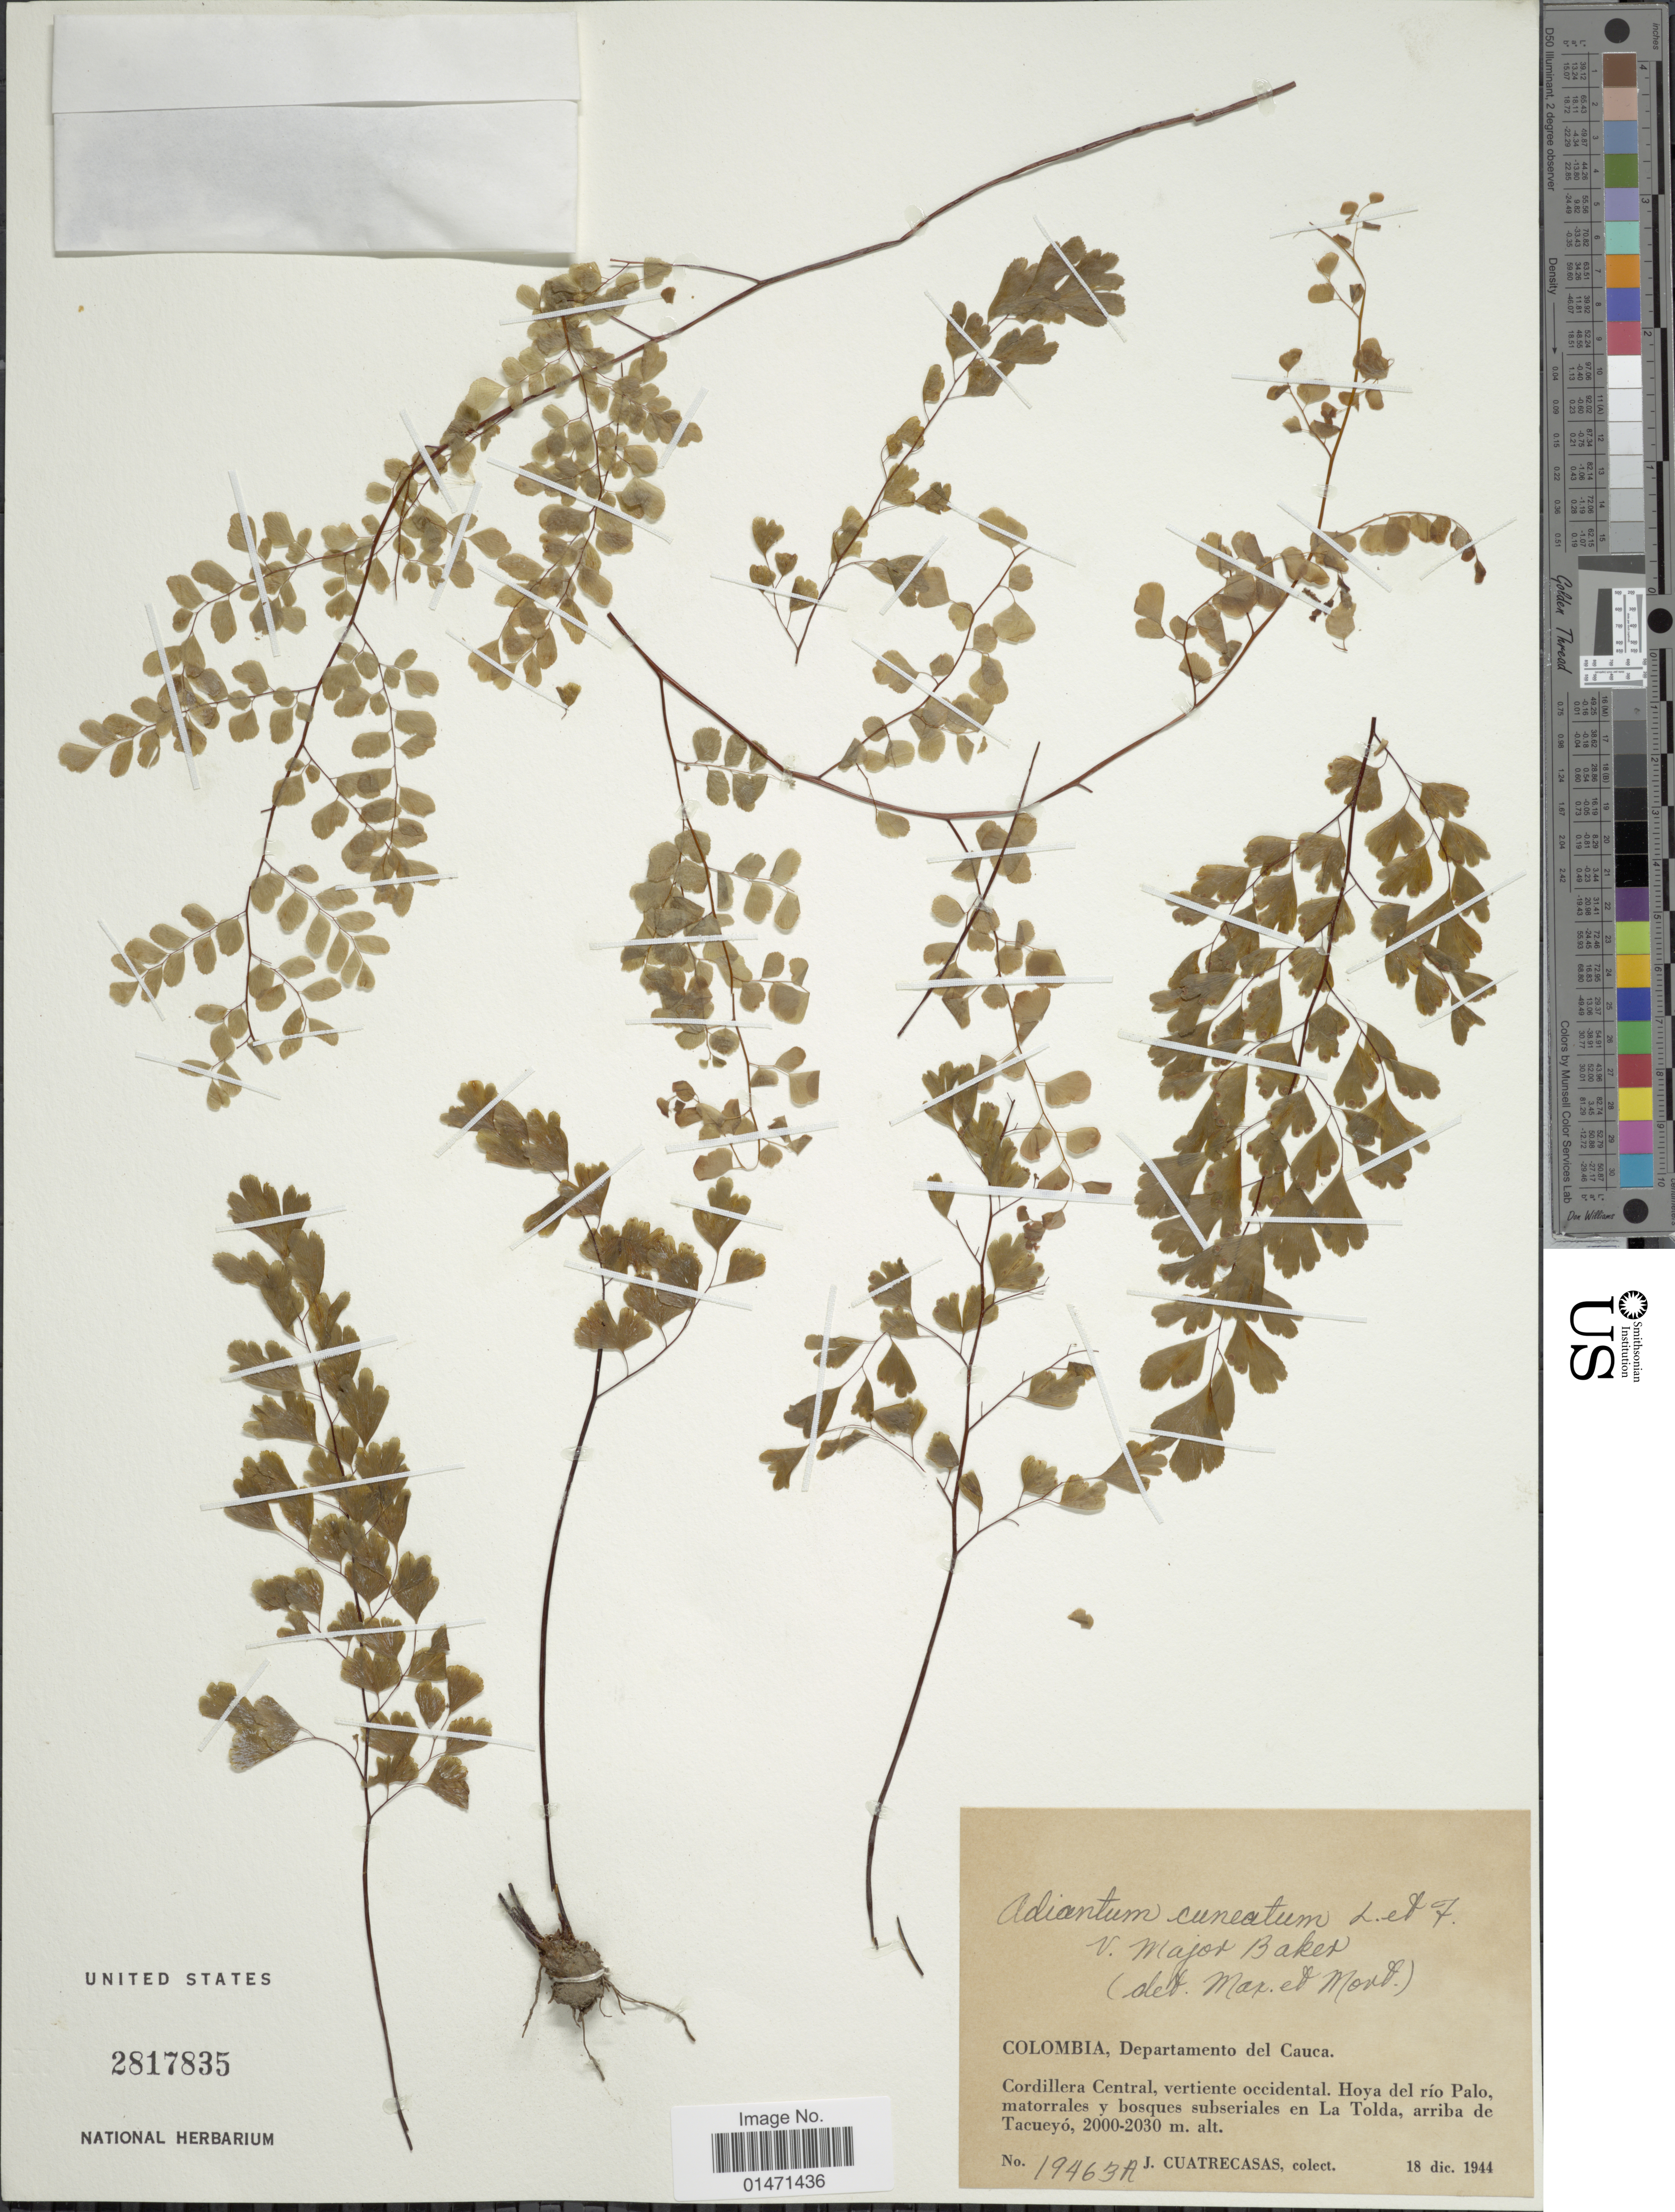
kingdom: Plantae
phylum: Tracheophyta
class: Polypodiopsida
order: Polypodiales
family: Pteridaceae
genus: Adiantum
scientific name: Adiantum raddianum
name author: C. Presl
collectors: J. Cuatrecasas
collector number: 19463A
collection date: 1944-12-18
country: Colombia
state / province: Cauca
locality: Colombia, Departamento del Cauca, Cordillera central, vertiente occidental, hoya del rio Palo, matorrales y bosques subseriales en La Tolda, arriba de Tacueyo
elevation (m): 2000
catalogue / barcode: US 2817835